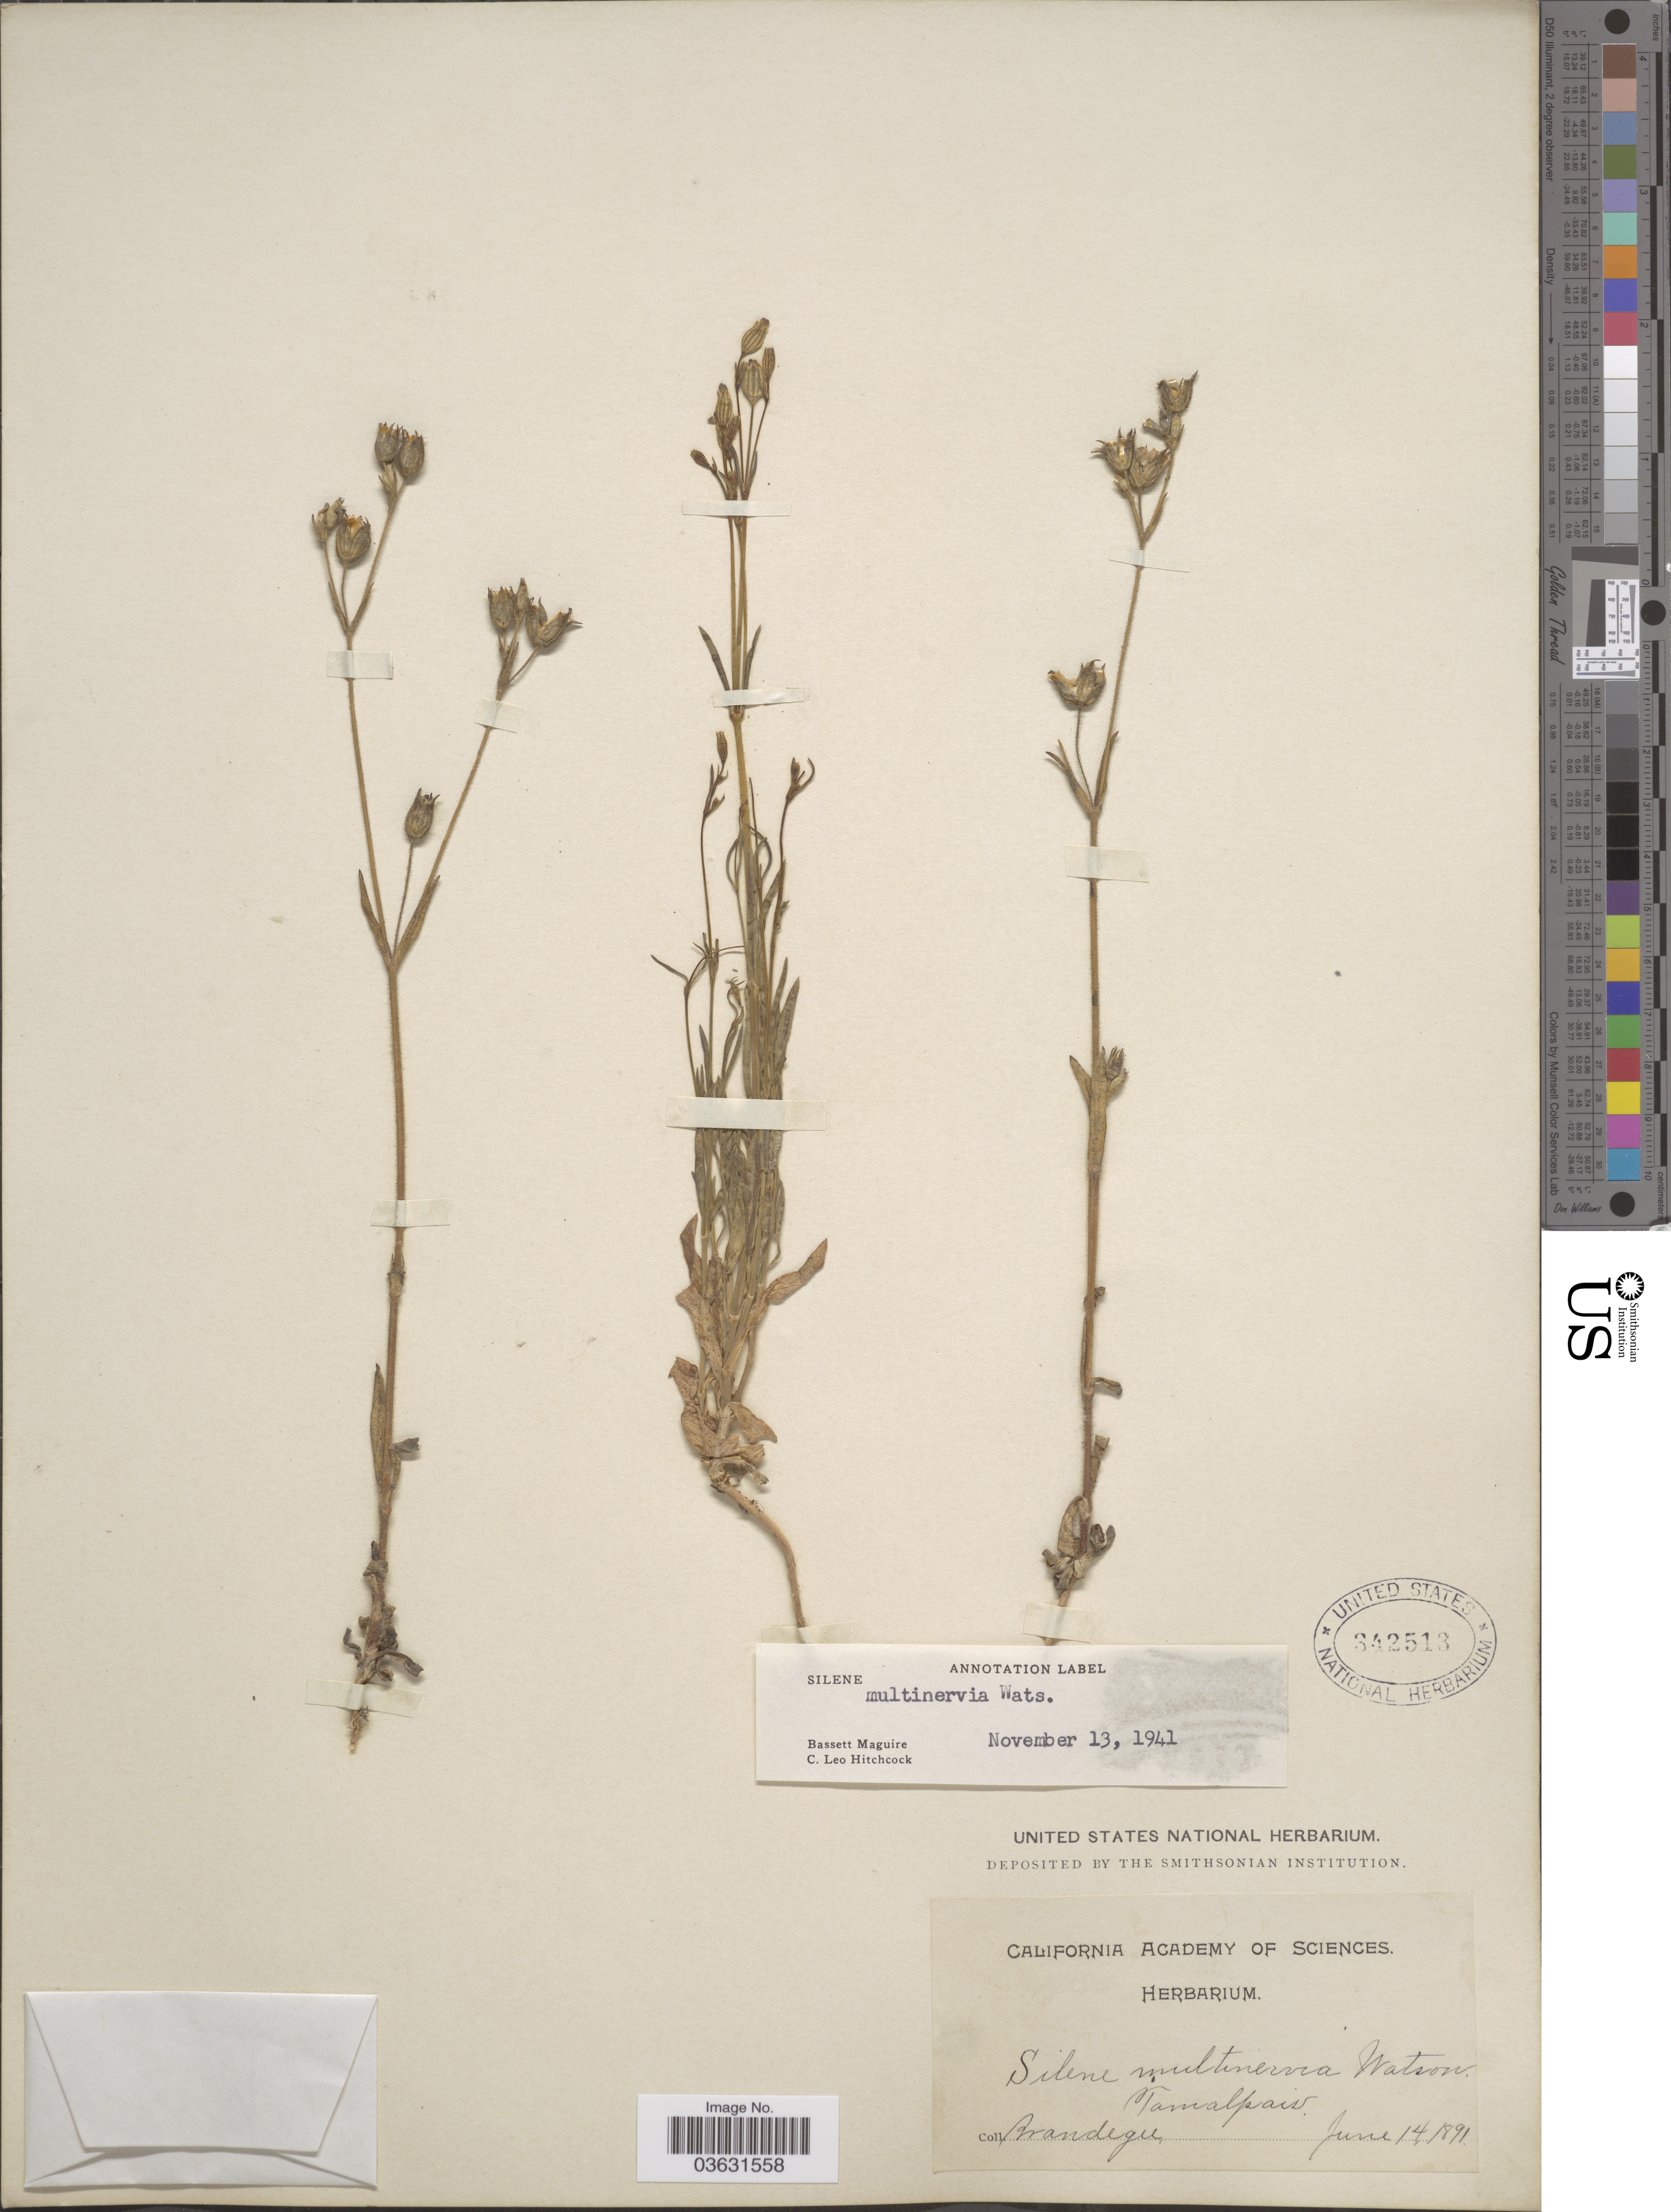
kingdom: Plantae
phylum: Tracheophyta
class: Magnoliopsida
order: Caryophyllales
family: Caryophyllaceae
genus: Silene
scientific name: Silene multinervia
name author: S. Watson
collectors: -- Brandegee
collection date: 1891-06-14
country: United States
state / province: California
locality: Tamalpais.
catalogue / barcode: US 342513